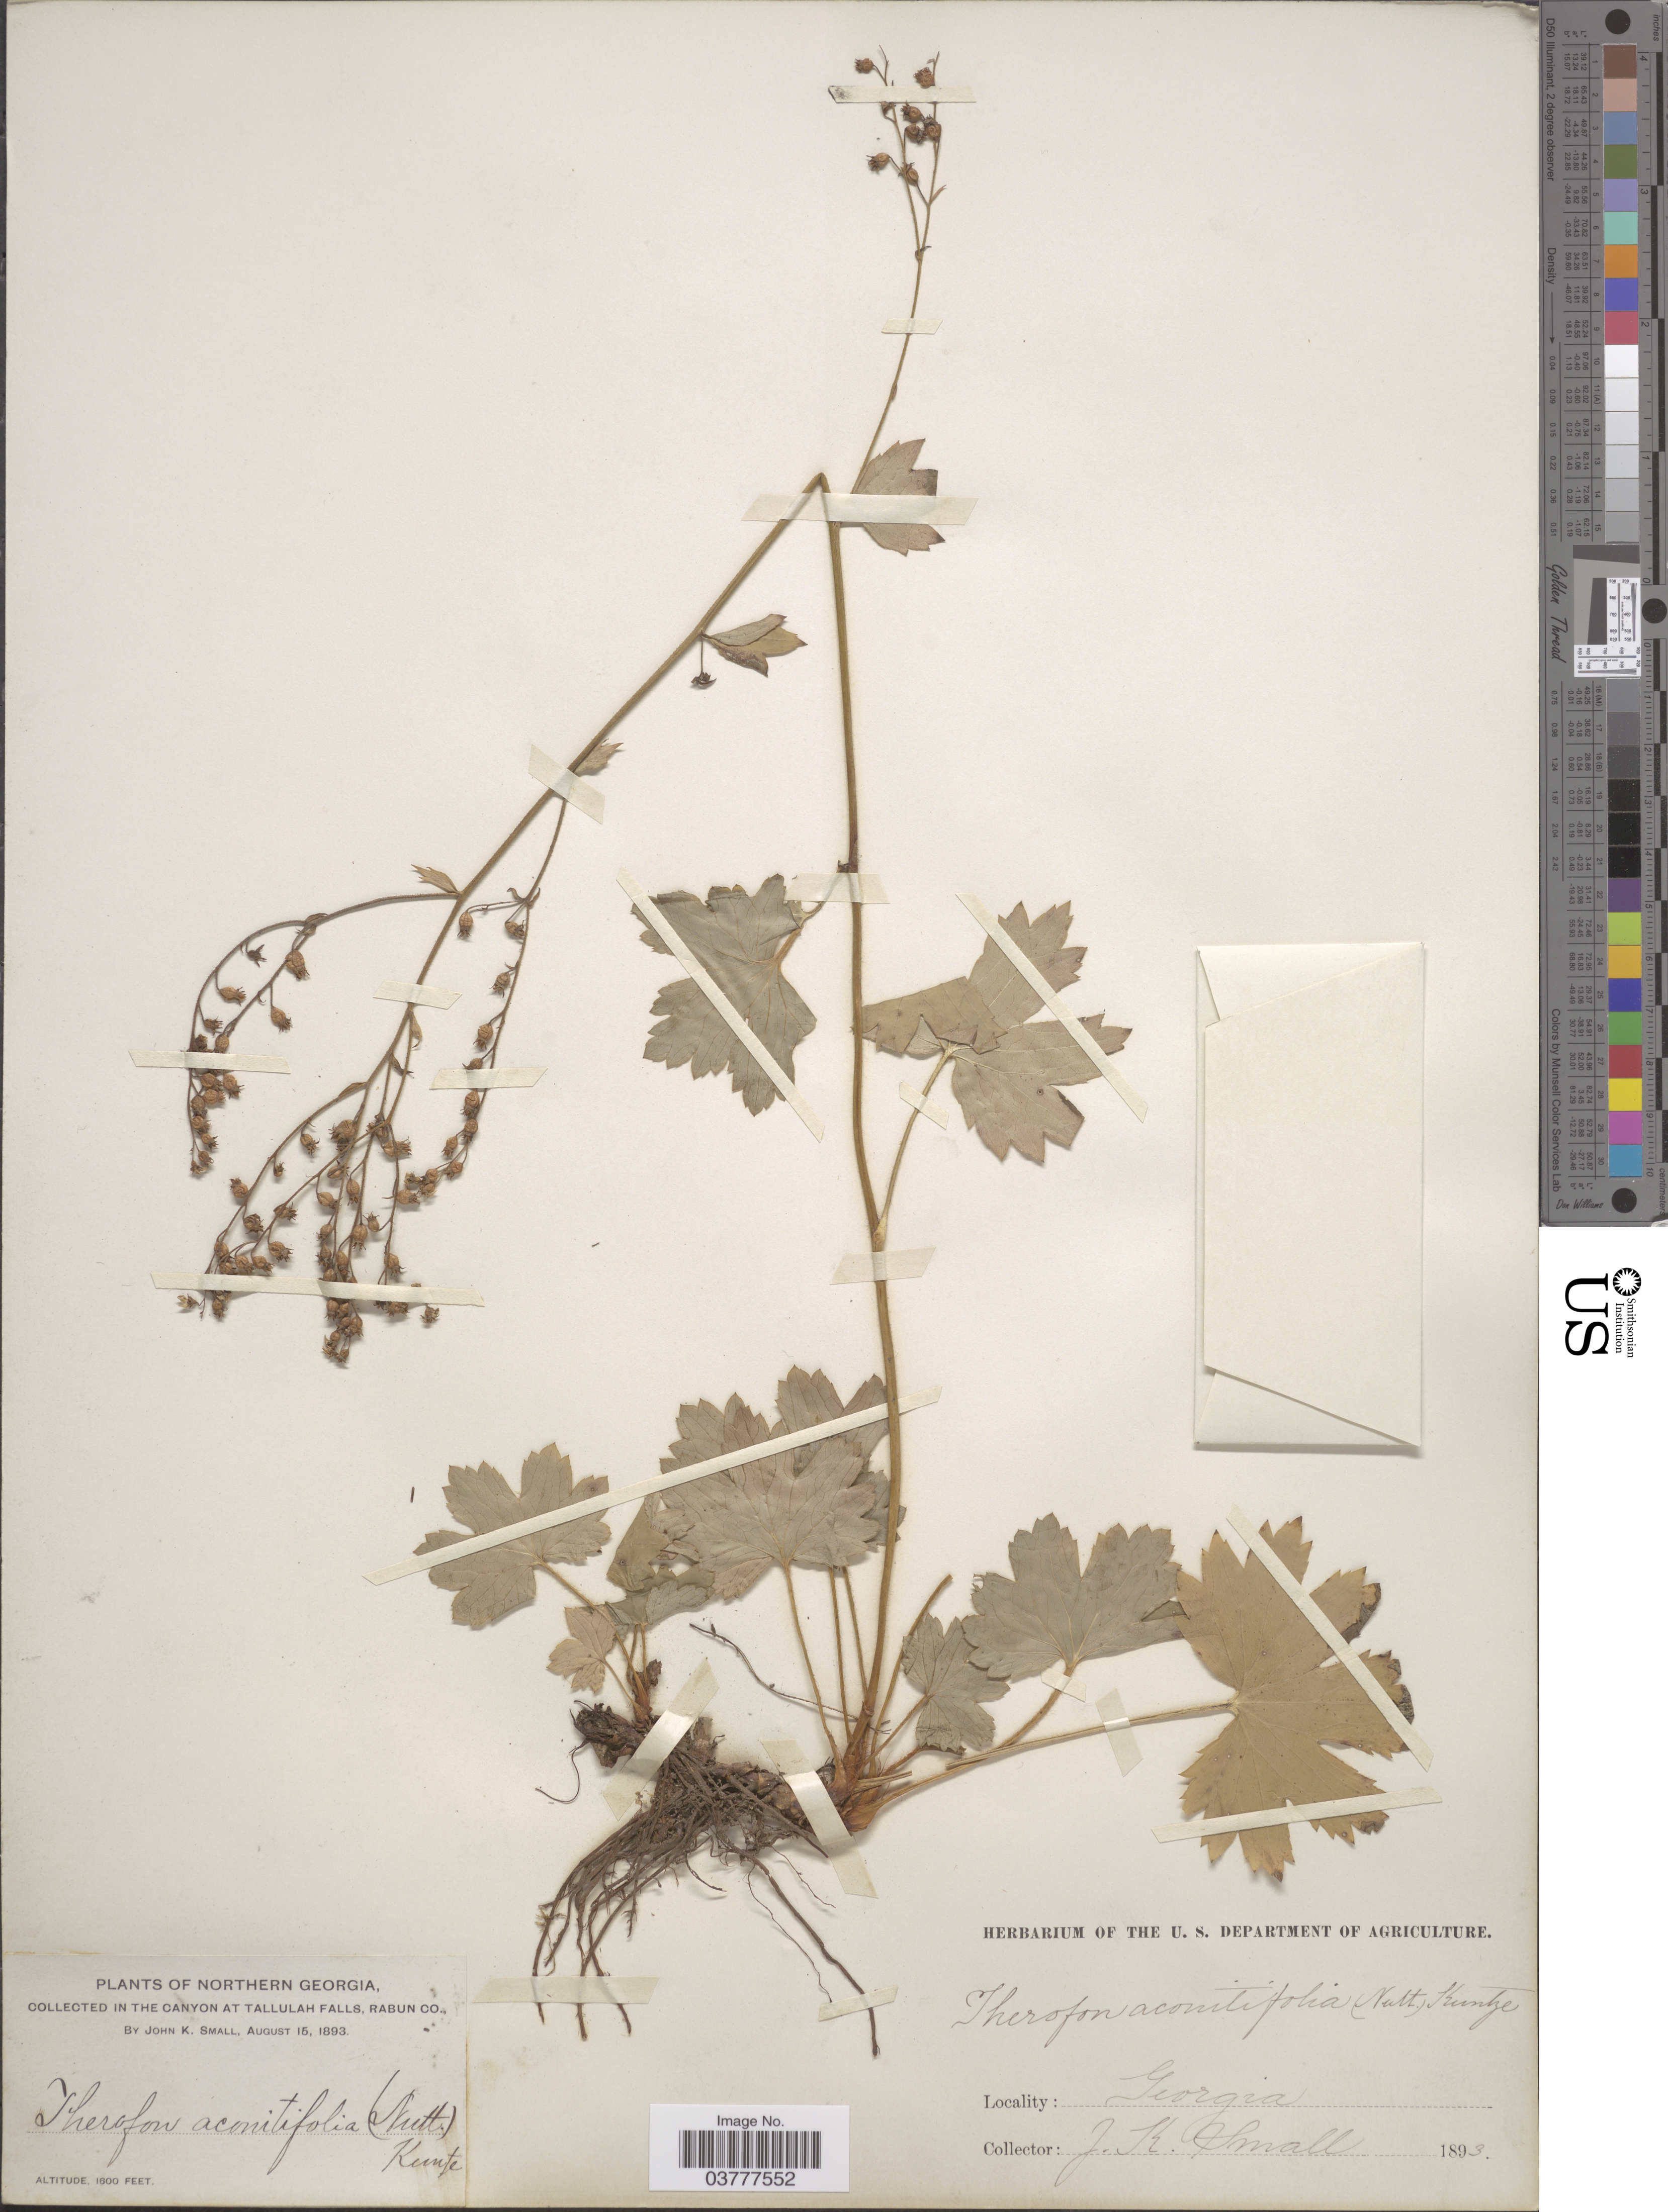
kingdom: Plantae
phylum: Tracheophyta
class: Magnoliopsida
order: Saxifragales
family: Saxifragaceae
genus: Boykinia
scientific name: Boykinia aconitifolia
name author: Nutt.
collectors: J. K. Small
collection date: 1893-08-15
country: United States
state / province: Georgia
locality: Northern Georgia. In the Canyon at Tallulah Falls, Rabun Co.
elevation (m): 549